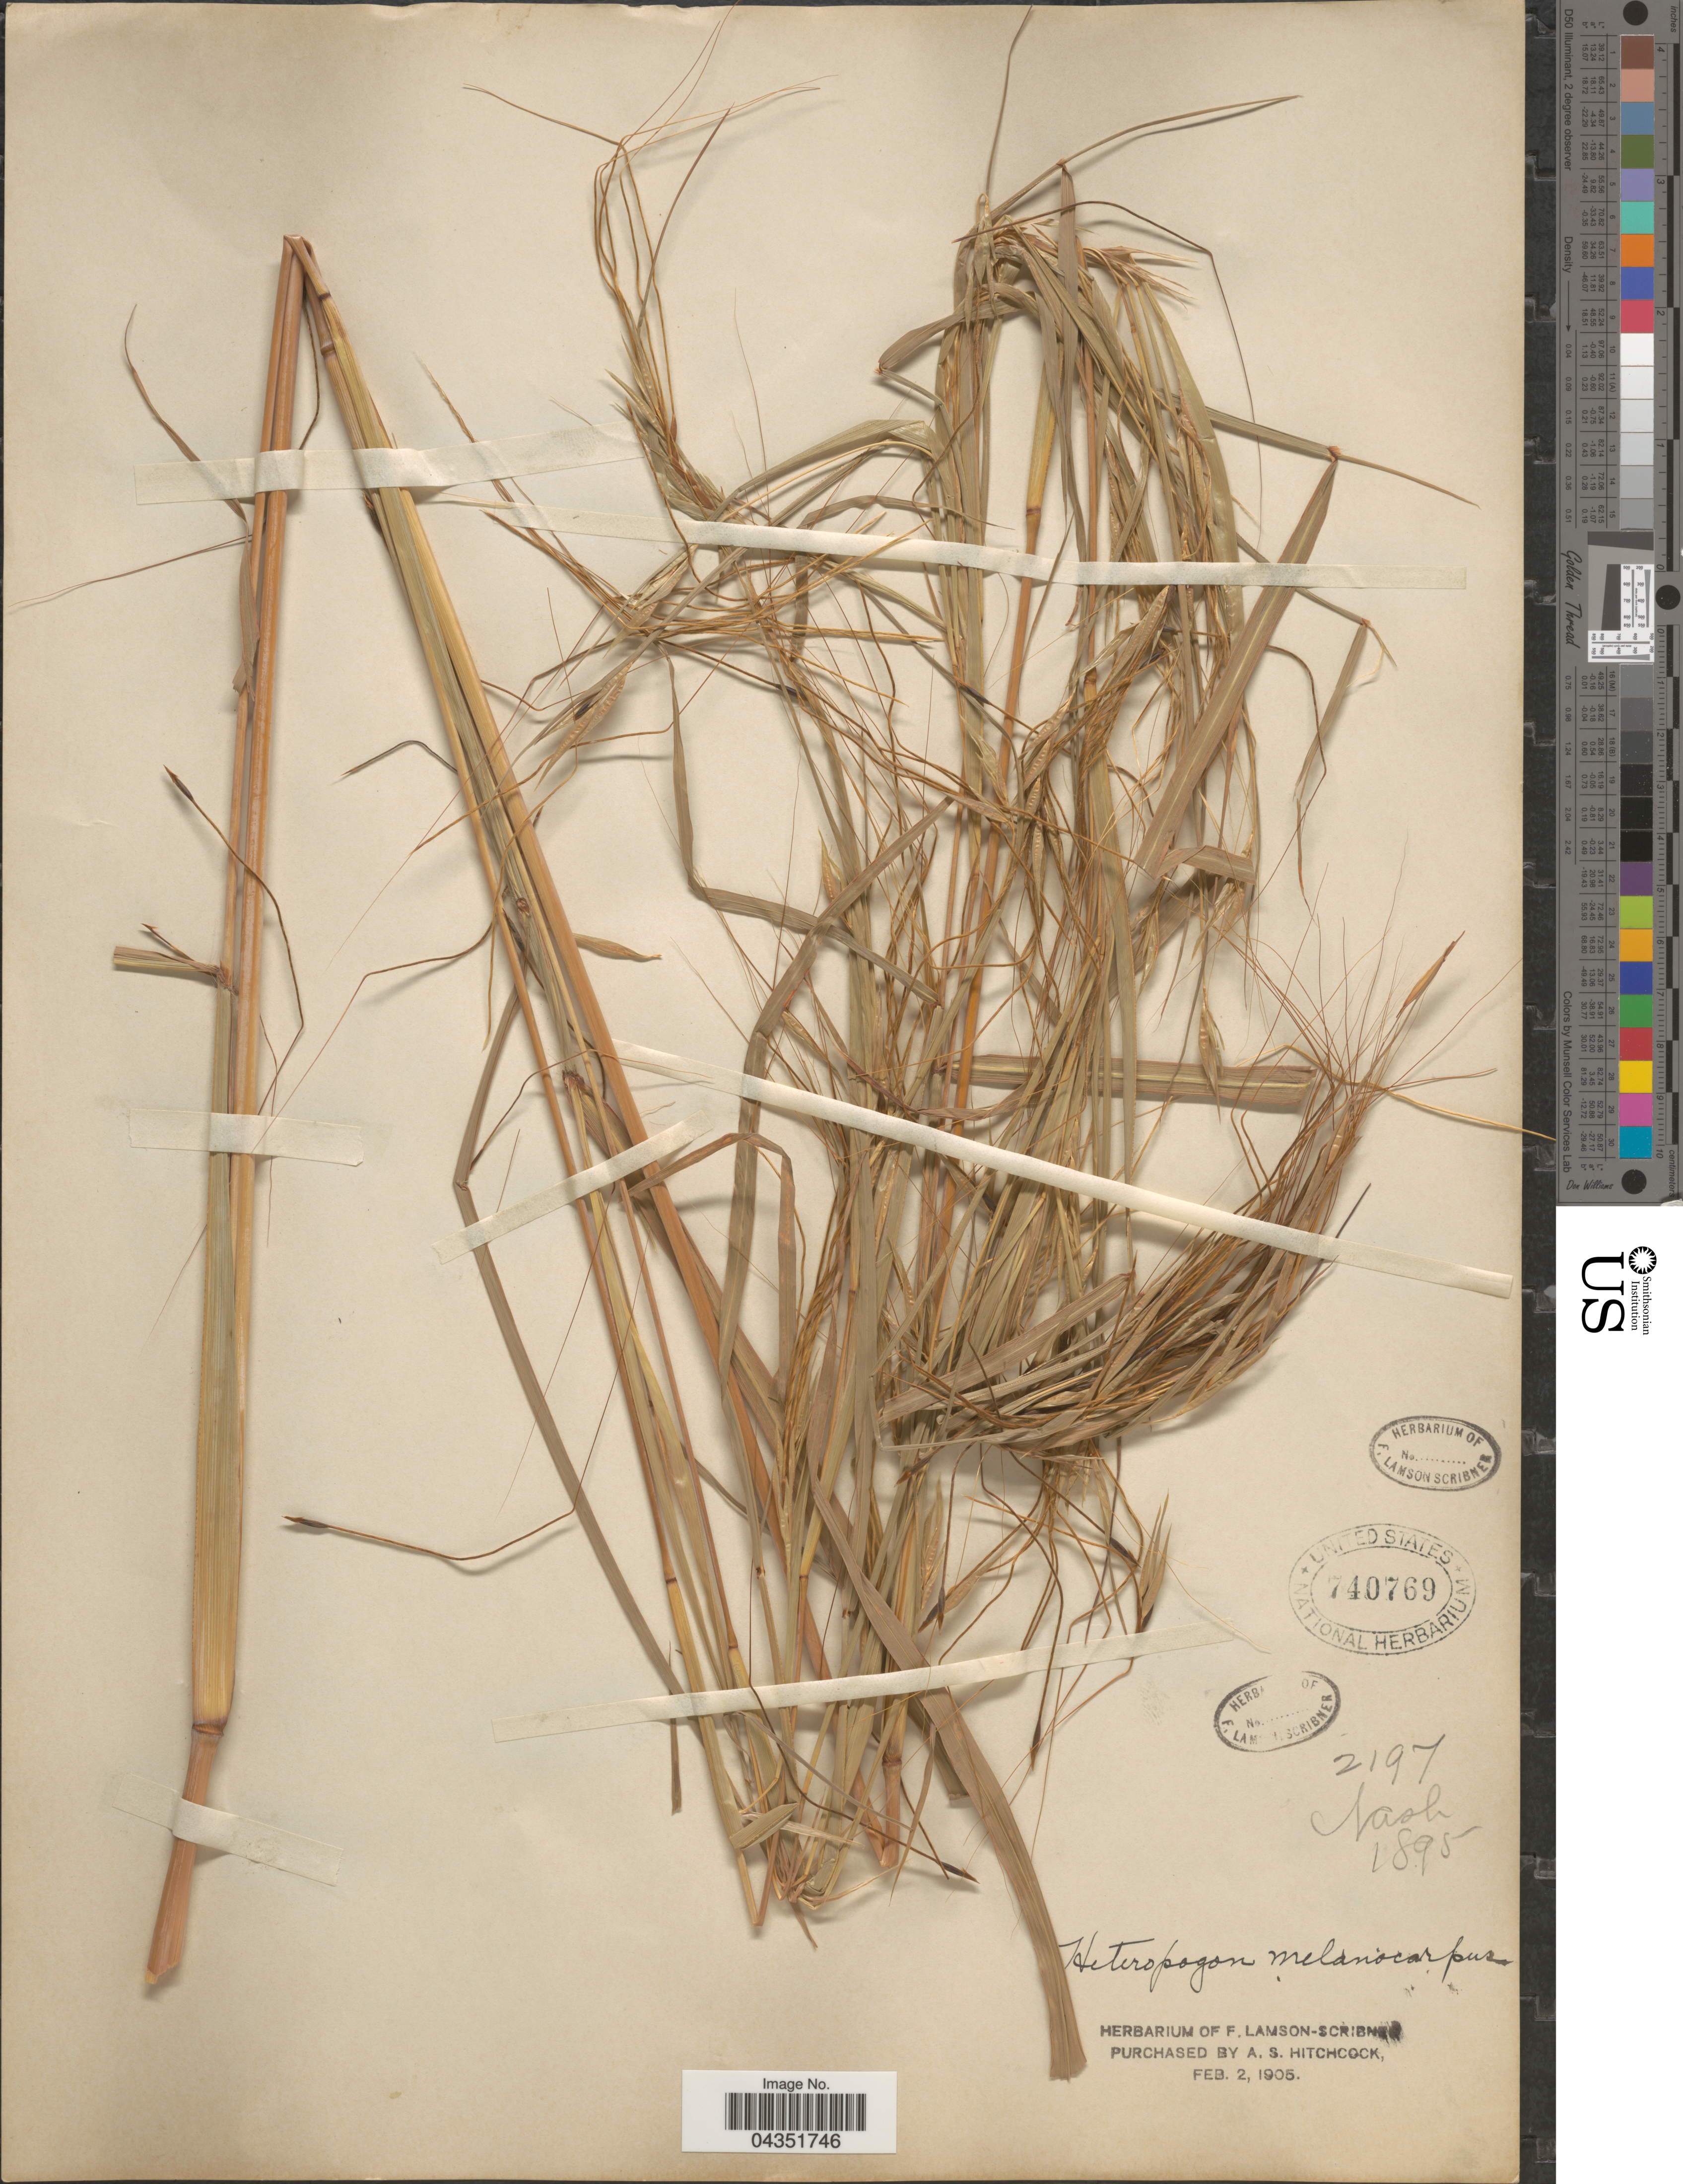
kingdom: Plantae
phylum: Tracheophyta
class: Liliopsida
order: Poales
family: Poaceae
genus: Heteropogon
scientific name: Heteropogon melanocarpus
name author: (Elliott) Benth.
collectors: -- Nash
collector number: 2197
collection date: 1895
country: United States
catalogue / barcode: US 740769